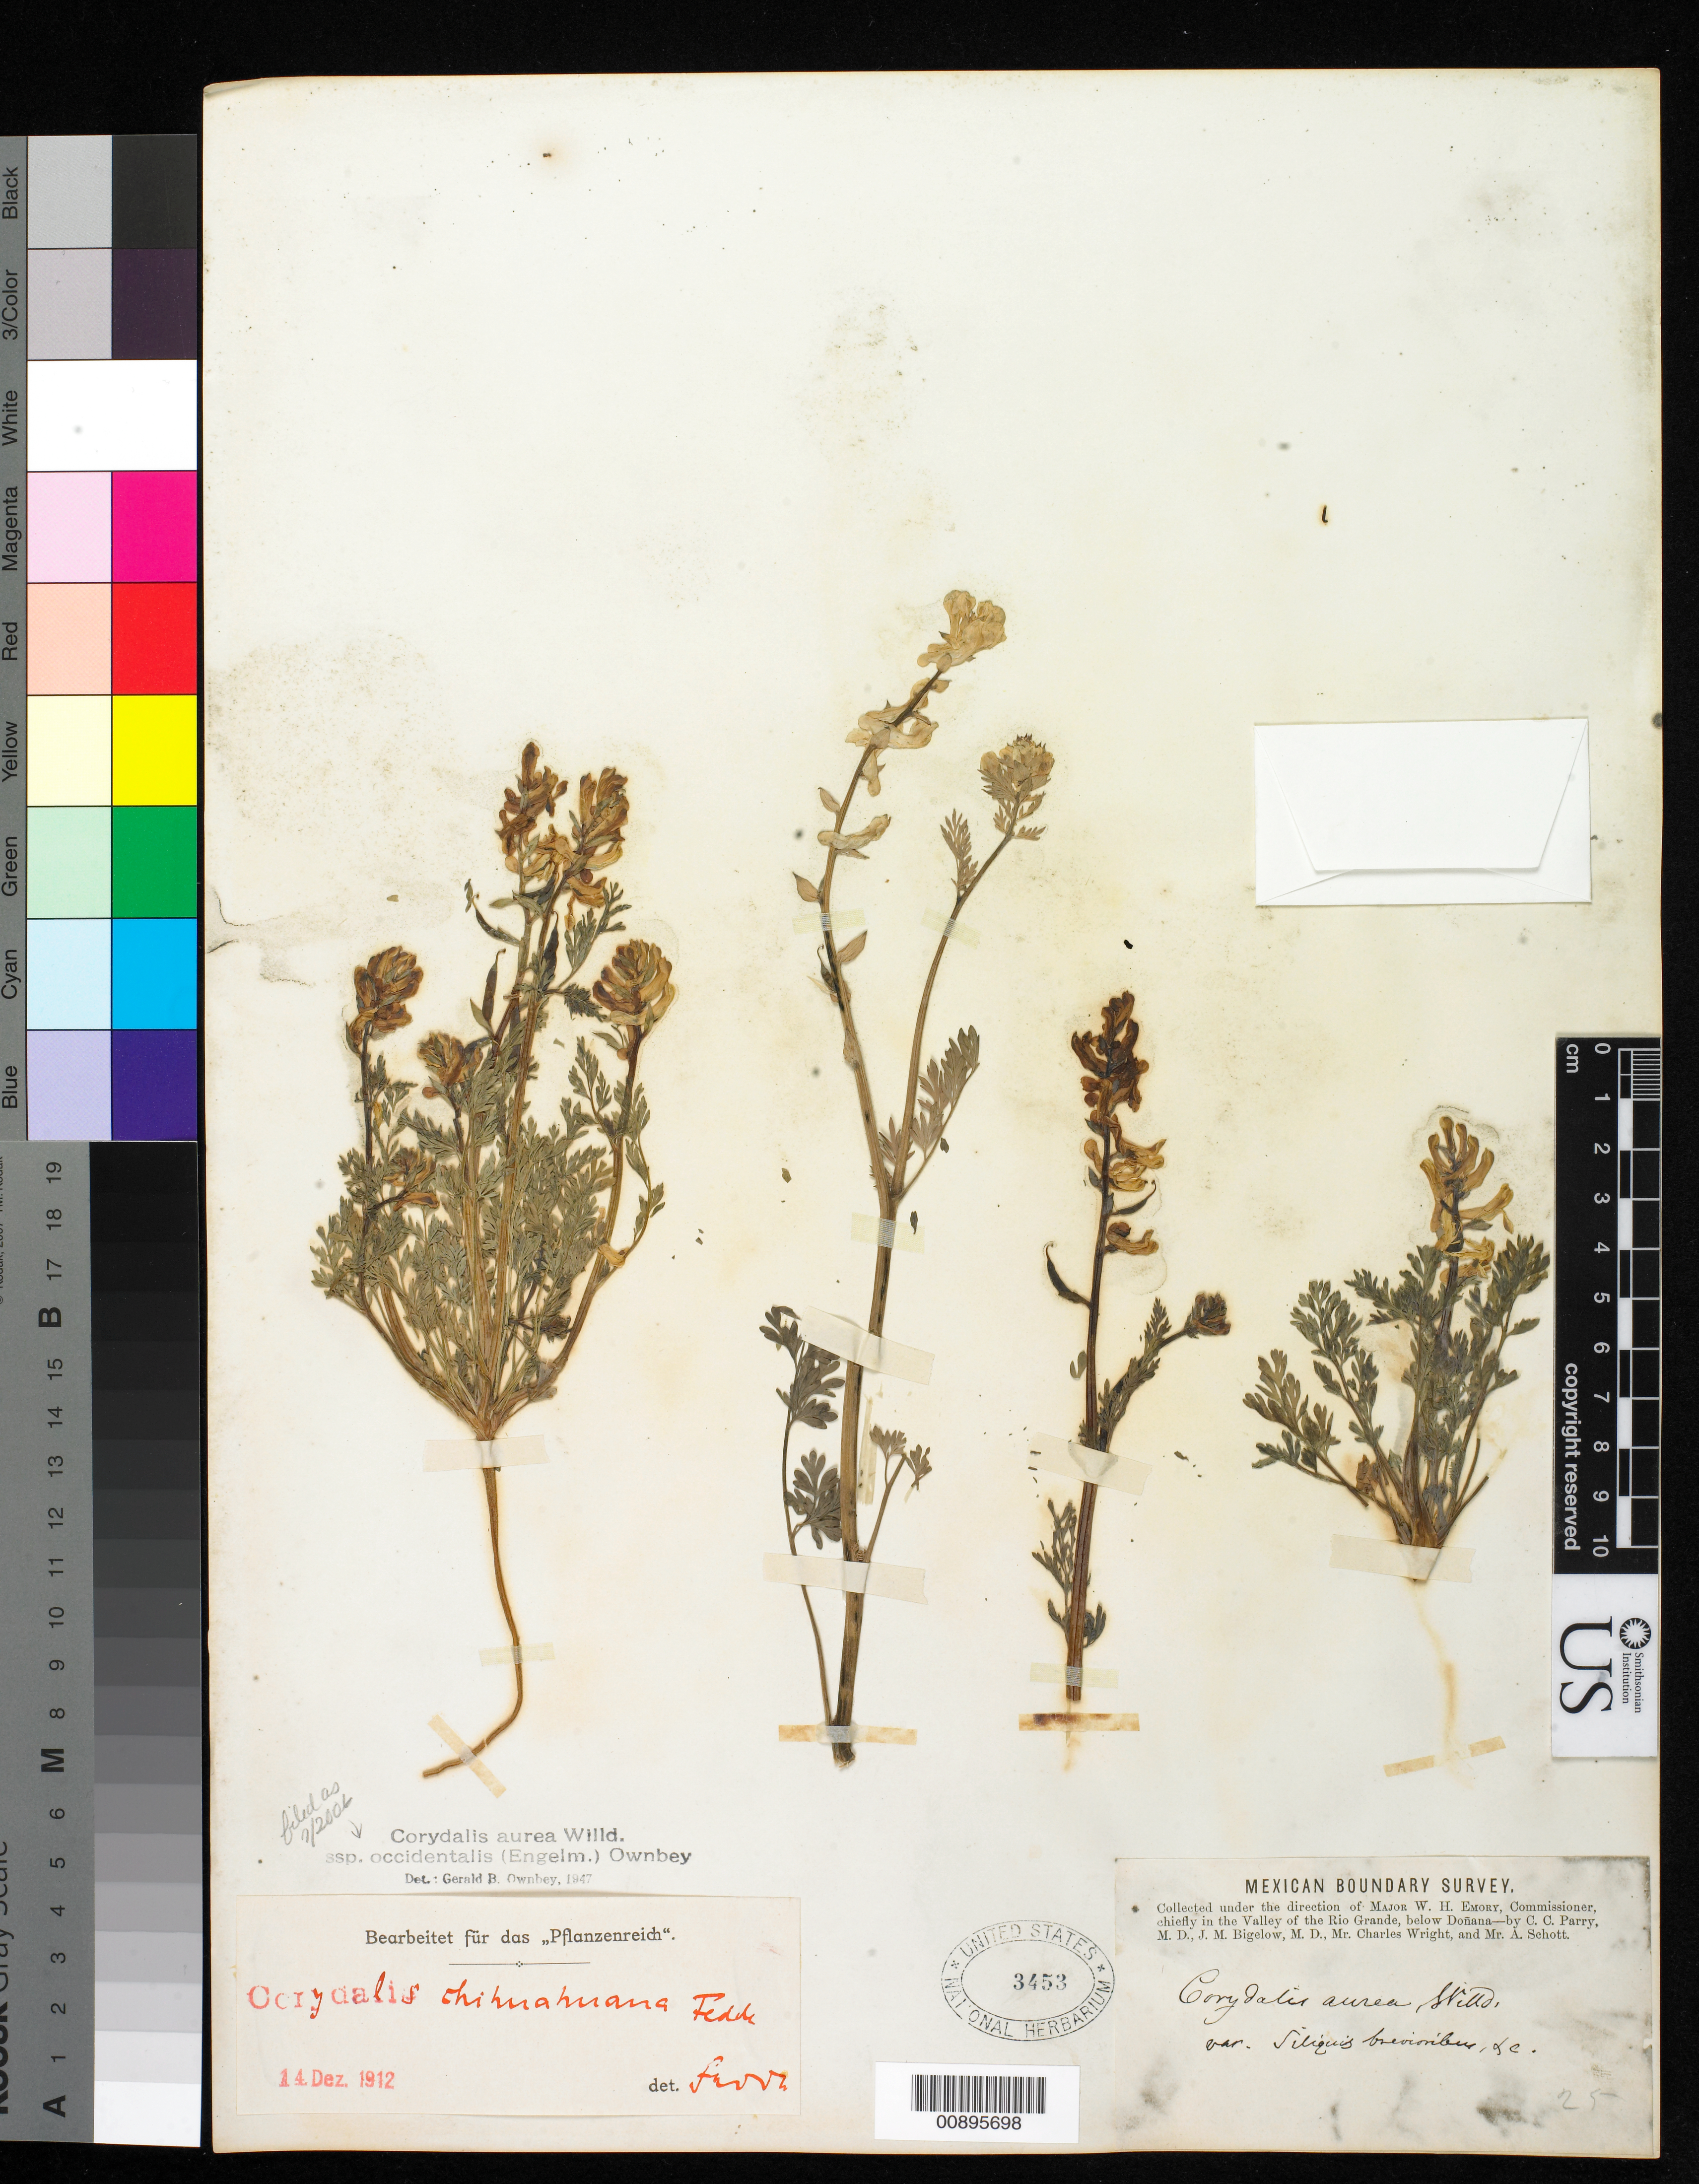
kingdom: Plantae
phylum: Tracheophyta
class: Magnoliopsida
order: Ranunculales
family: Papaveraceae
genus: Corydalis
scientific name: Corydalis aurea subsp. occidentalis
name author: Willd.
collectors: C. C. Parry, J. M. Bigelow, C. Wright & A. C. V. Schott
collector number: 25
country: United States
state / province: New Mexico / Texas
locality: Valley of the Rio Grande, below Doñana.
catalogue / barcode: US 3453